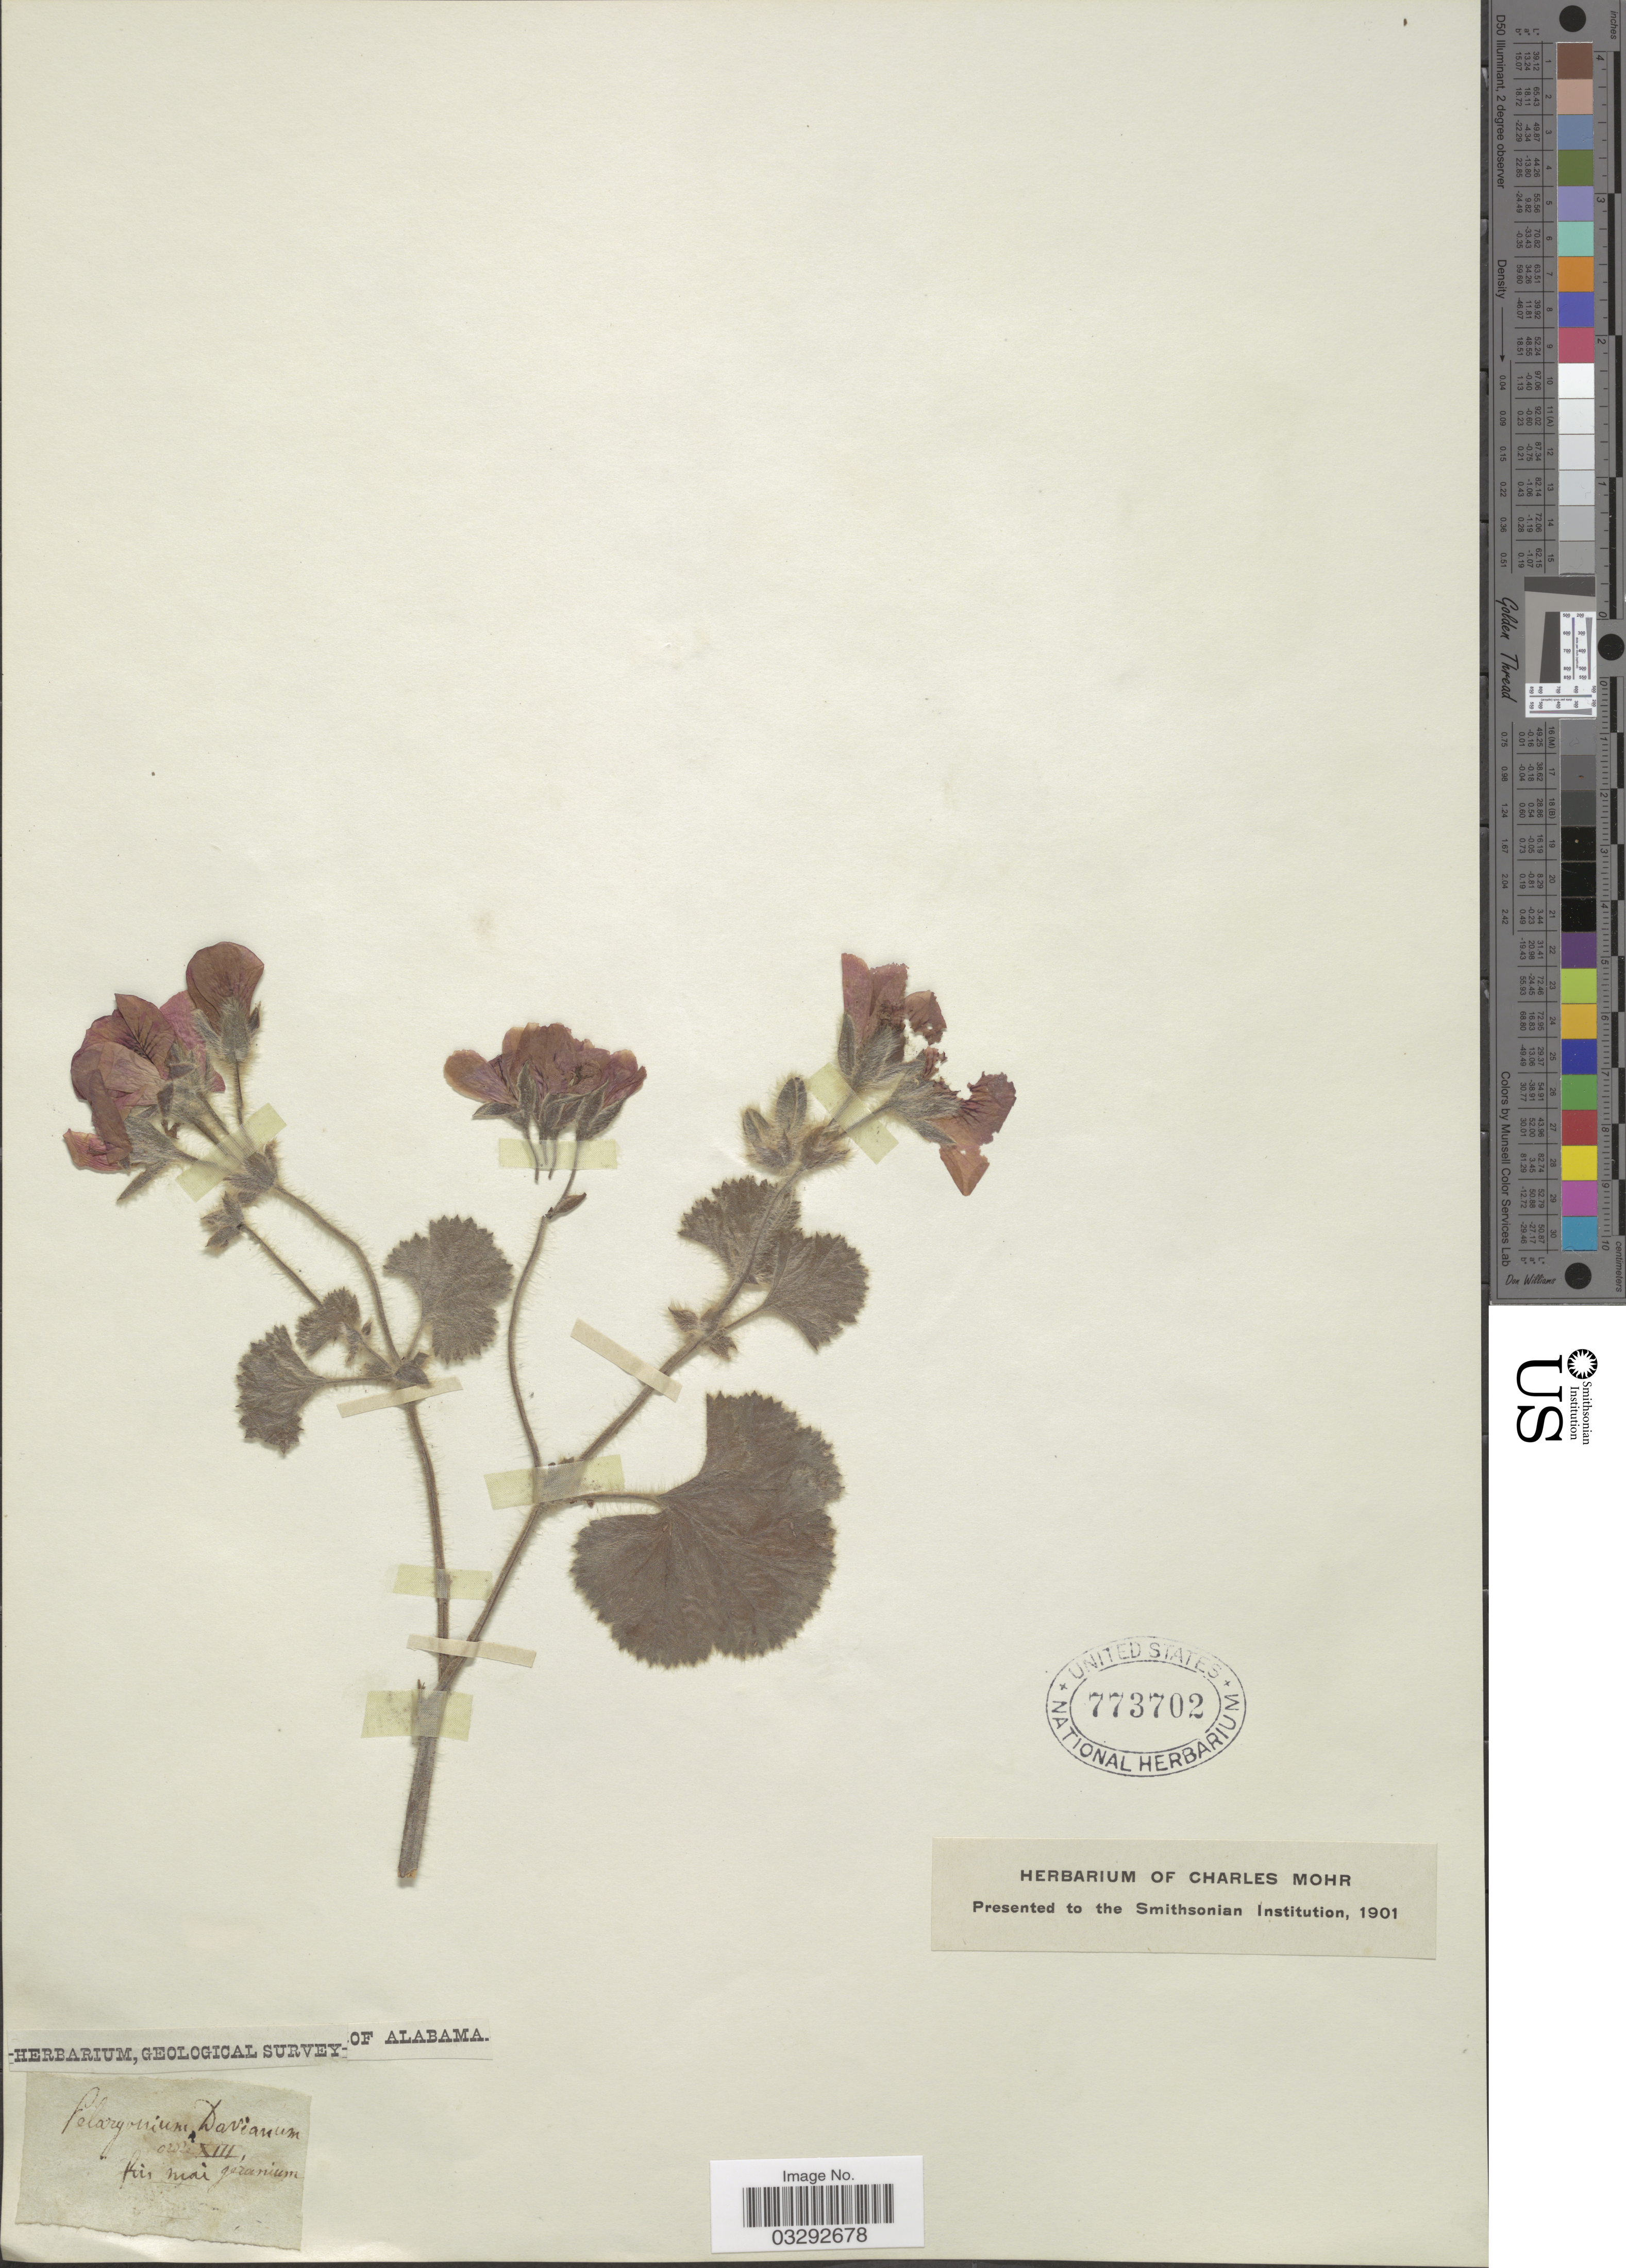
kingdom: Plantae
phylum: Tracheophyta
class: Magnoliopsida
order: Geraniales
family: Geraniaceae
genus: Pelargonium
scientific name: Pelargonium sp.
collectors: ex herb. Charles Mohr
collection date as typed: fin mai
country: United States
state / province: Alabama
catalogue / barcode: US 773702